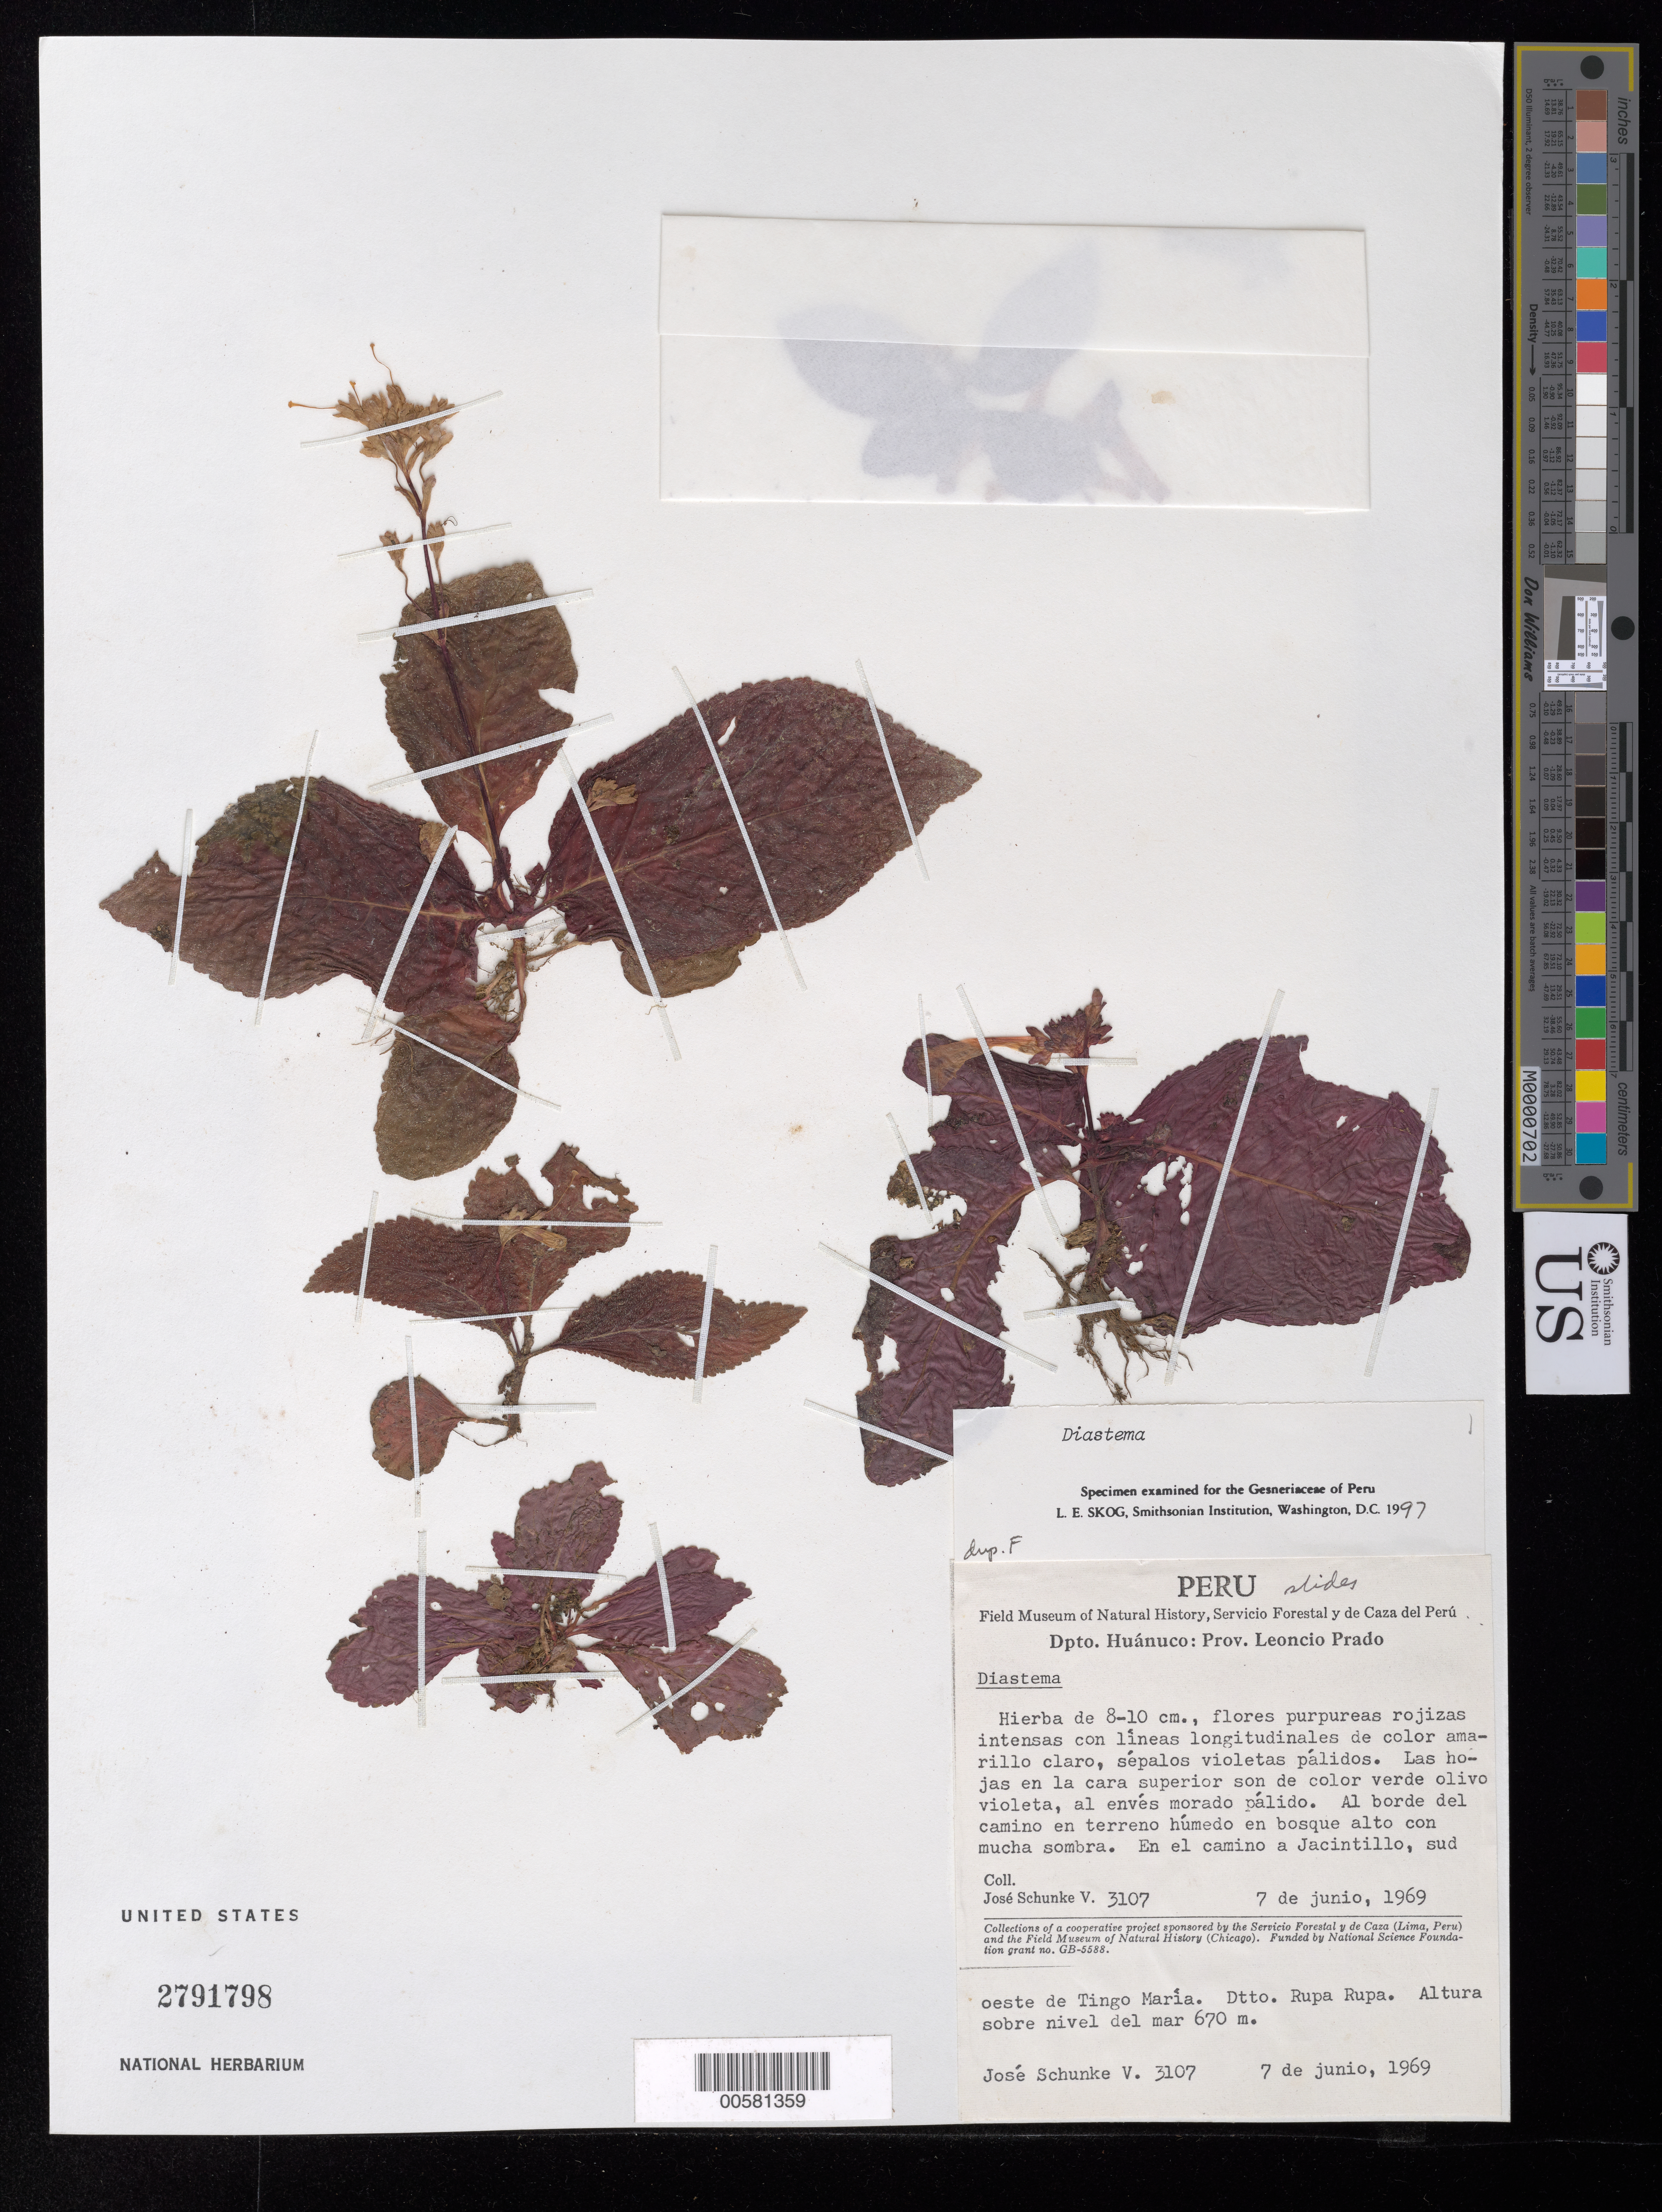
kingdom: Plantae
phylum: Tracheophyta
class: Magnoliopsida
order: Lamiales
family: Gesneriaceae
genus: Diastema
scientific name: Diastema sp.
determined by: Skog, Laurence E.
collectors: J. Schunke Vigo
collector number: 3107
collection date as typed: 07 Jun 1969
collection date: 1969-06-07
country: Peru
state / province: Huánuco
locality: Prov. Leoncio Prado, Dtto. Rupa Rupa; en el camino a Jacintillo, sud oeste de Tingo María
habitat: Al borde del camino en terreno húmedo en bosque alto con mucha sombra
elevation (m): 670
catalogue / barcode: US 2791798